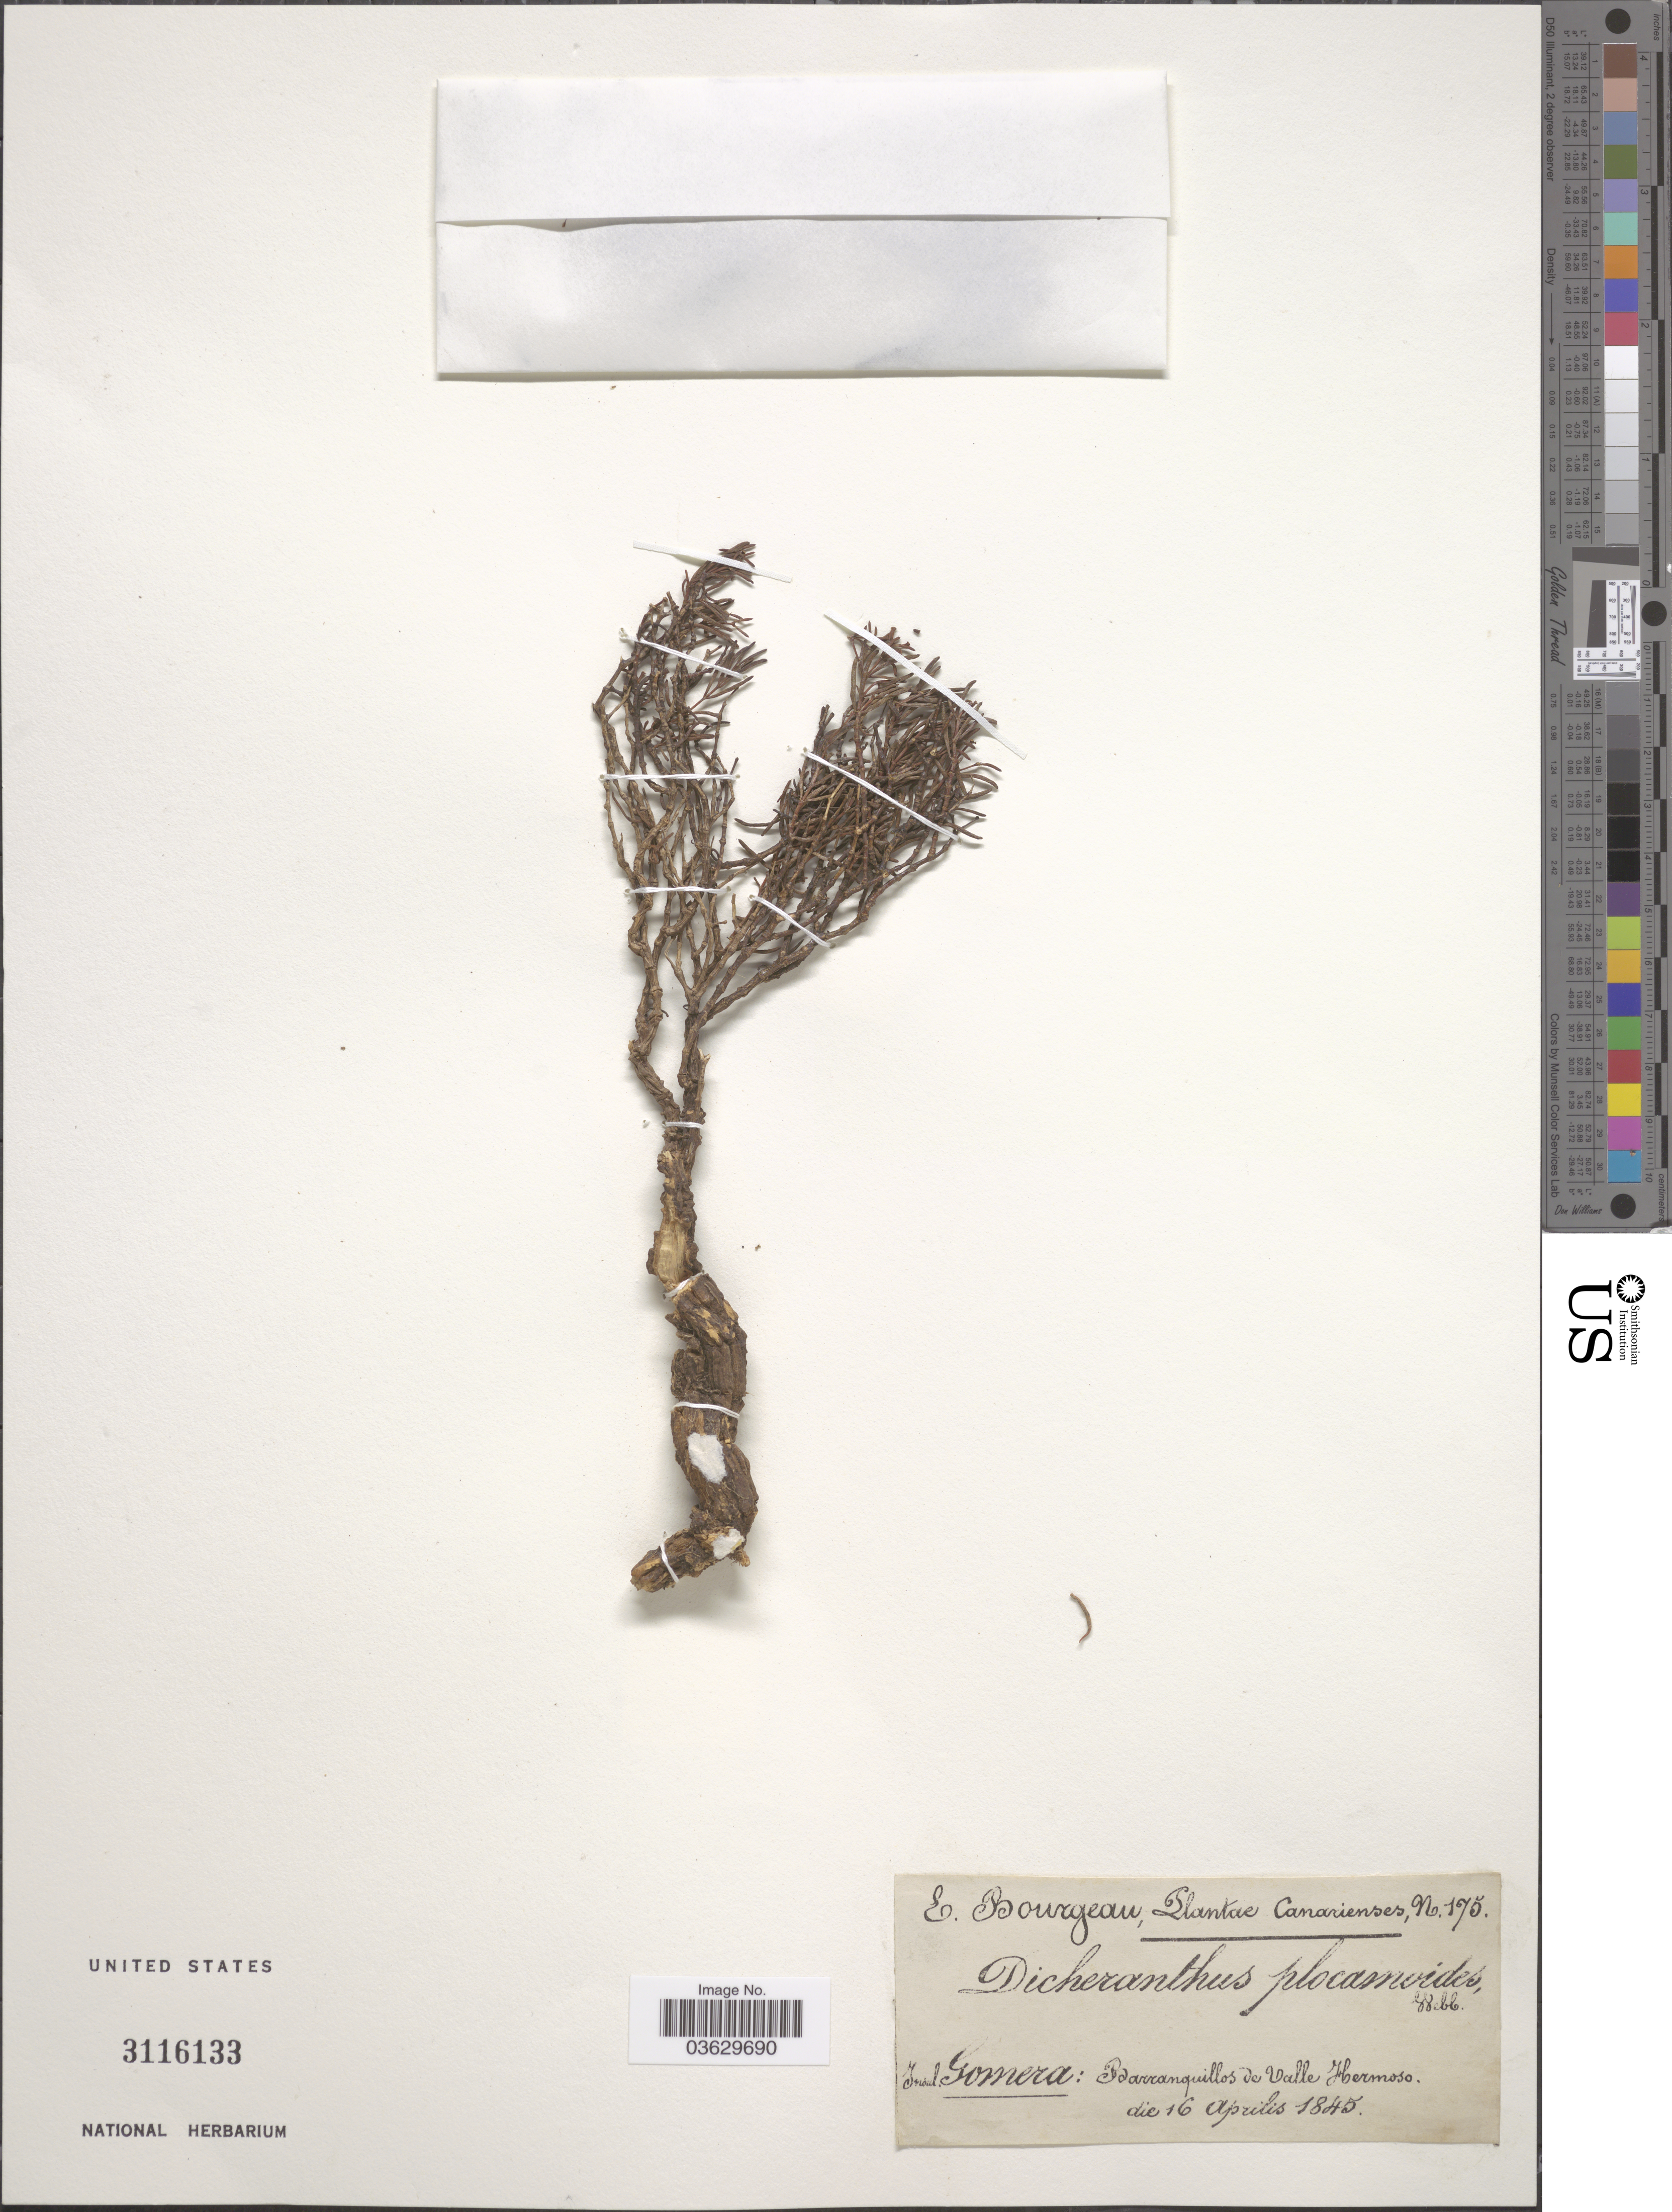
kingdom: Plantae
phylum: Tracheophyta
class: Magnoliopsida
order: Caryophyllales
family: Caryophyllaceae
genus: Dicheranthus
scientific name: Dicheranthus plocamoides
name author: Webb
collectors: E. Bourgeau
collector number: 175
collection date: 1845-04-16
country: Spain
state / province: Canarias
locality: Canarienses. Gomera: Barranquillos de Valle Hermoso.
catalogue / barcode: US 3116133